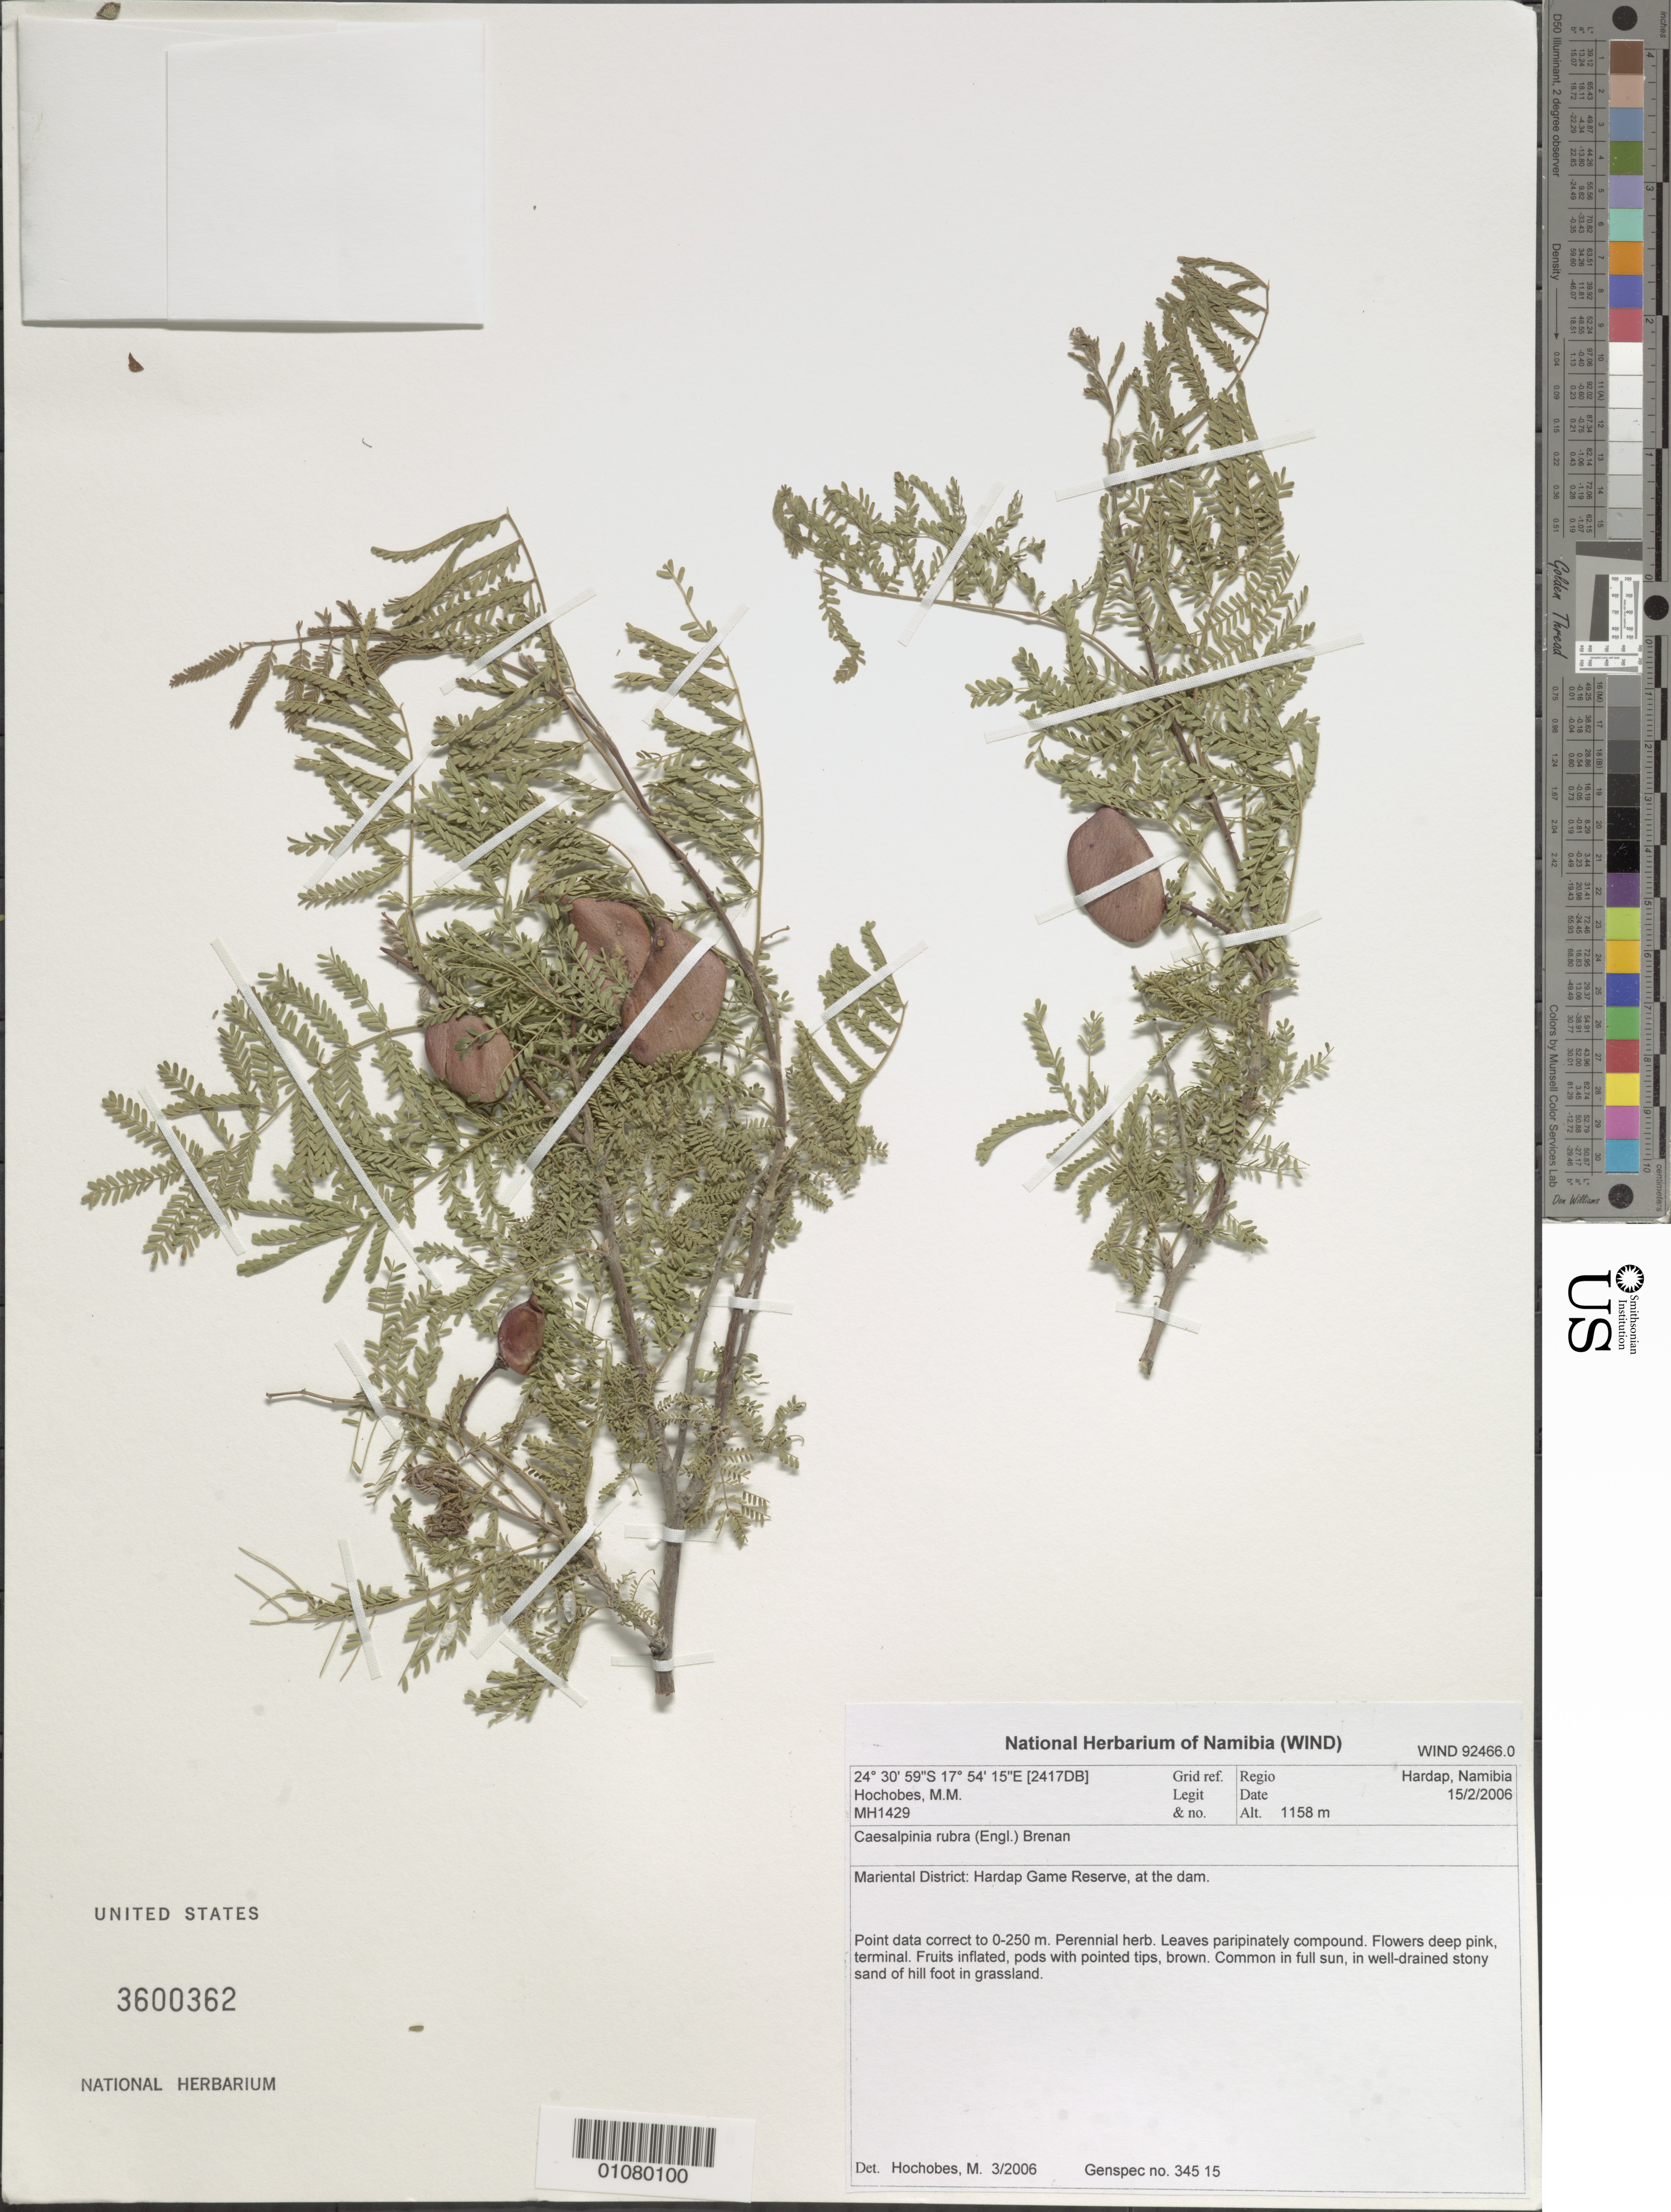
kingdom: Plantae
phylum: Tracheophyta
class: Magnoliopsida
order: Fabales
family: Fabaceae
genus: Gelrebia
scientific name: Gelrebia rubra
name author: (Engl.) Gagnon & G.P. Lewis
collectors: M. Hochobes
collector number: MH 1429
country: Namibia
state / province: Hardap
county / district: Mariental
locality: Hardap Game Teserve, at the dam.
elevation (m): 1158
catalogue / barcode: US 3600362